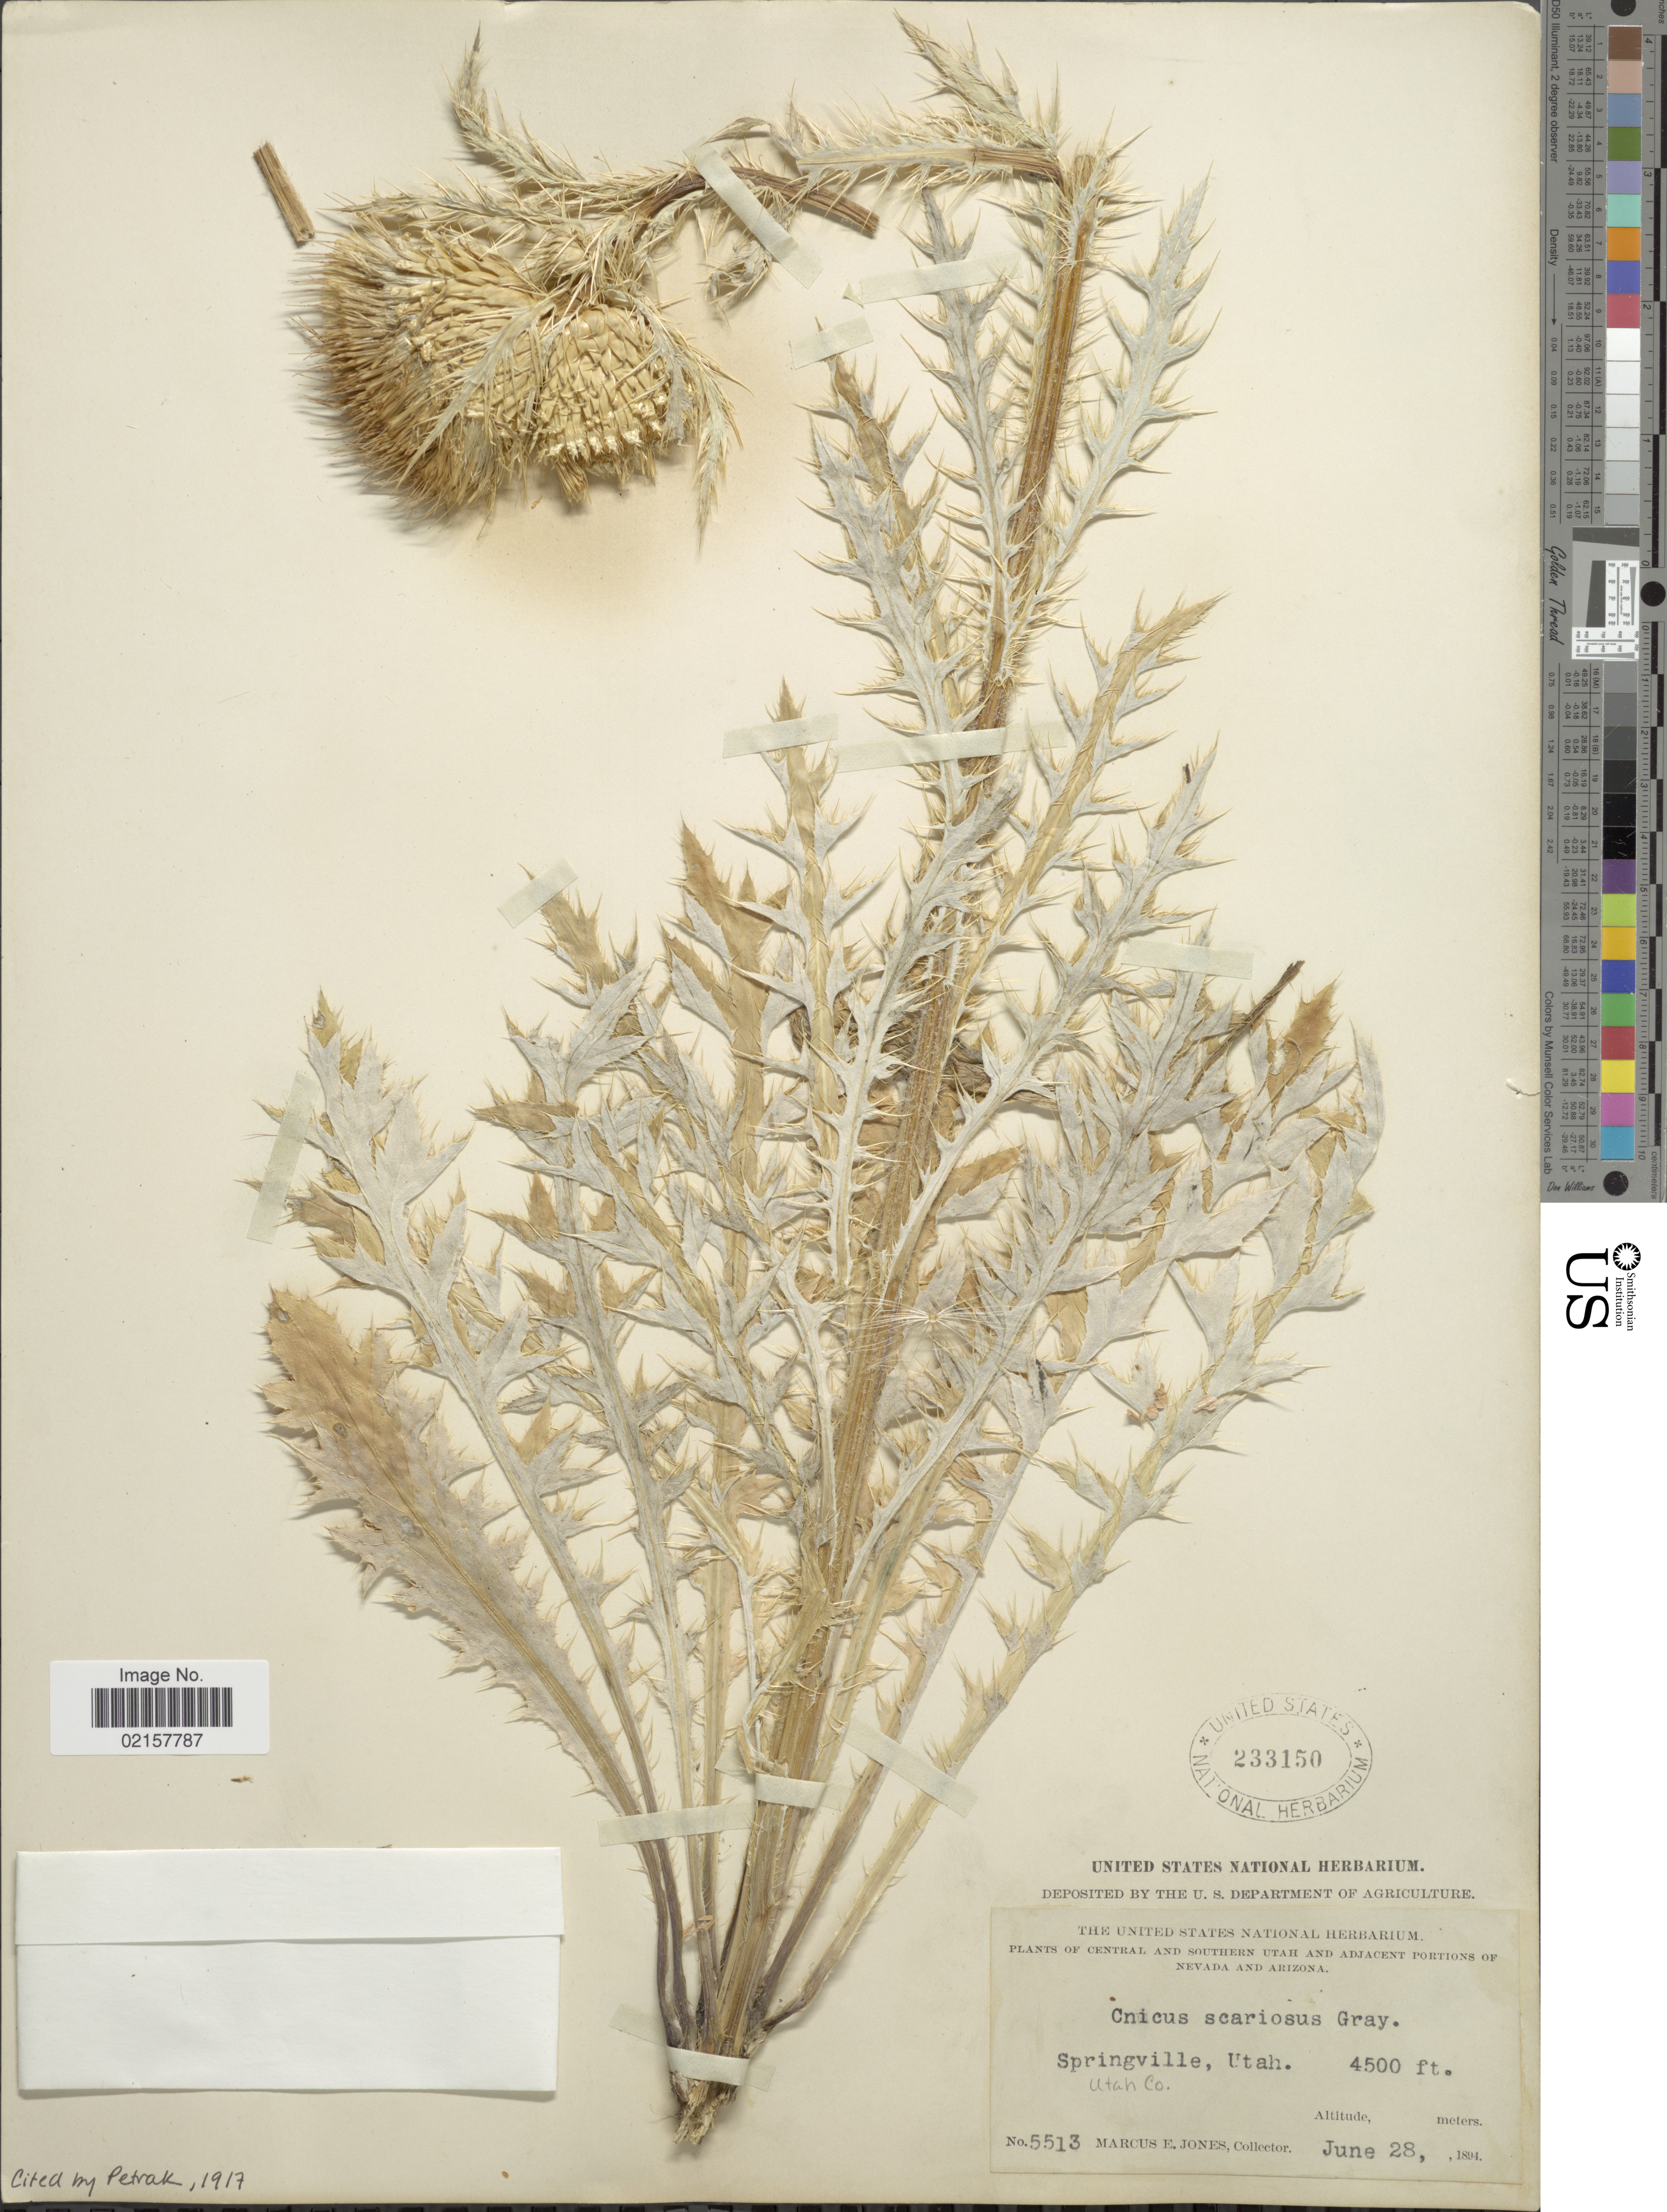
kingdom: Plantae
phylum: Tracheophyta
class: Magnoliopsida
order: Asterales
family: Asteraceae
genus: Cirsium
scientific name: Cirsium scariosum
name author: Nutt.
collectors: M. E. Jones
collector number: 5513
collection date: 1894-06-28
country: United States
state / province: Utah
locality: Springville, Utah Co.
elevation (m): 1372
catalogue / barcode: US 233150